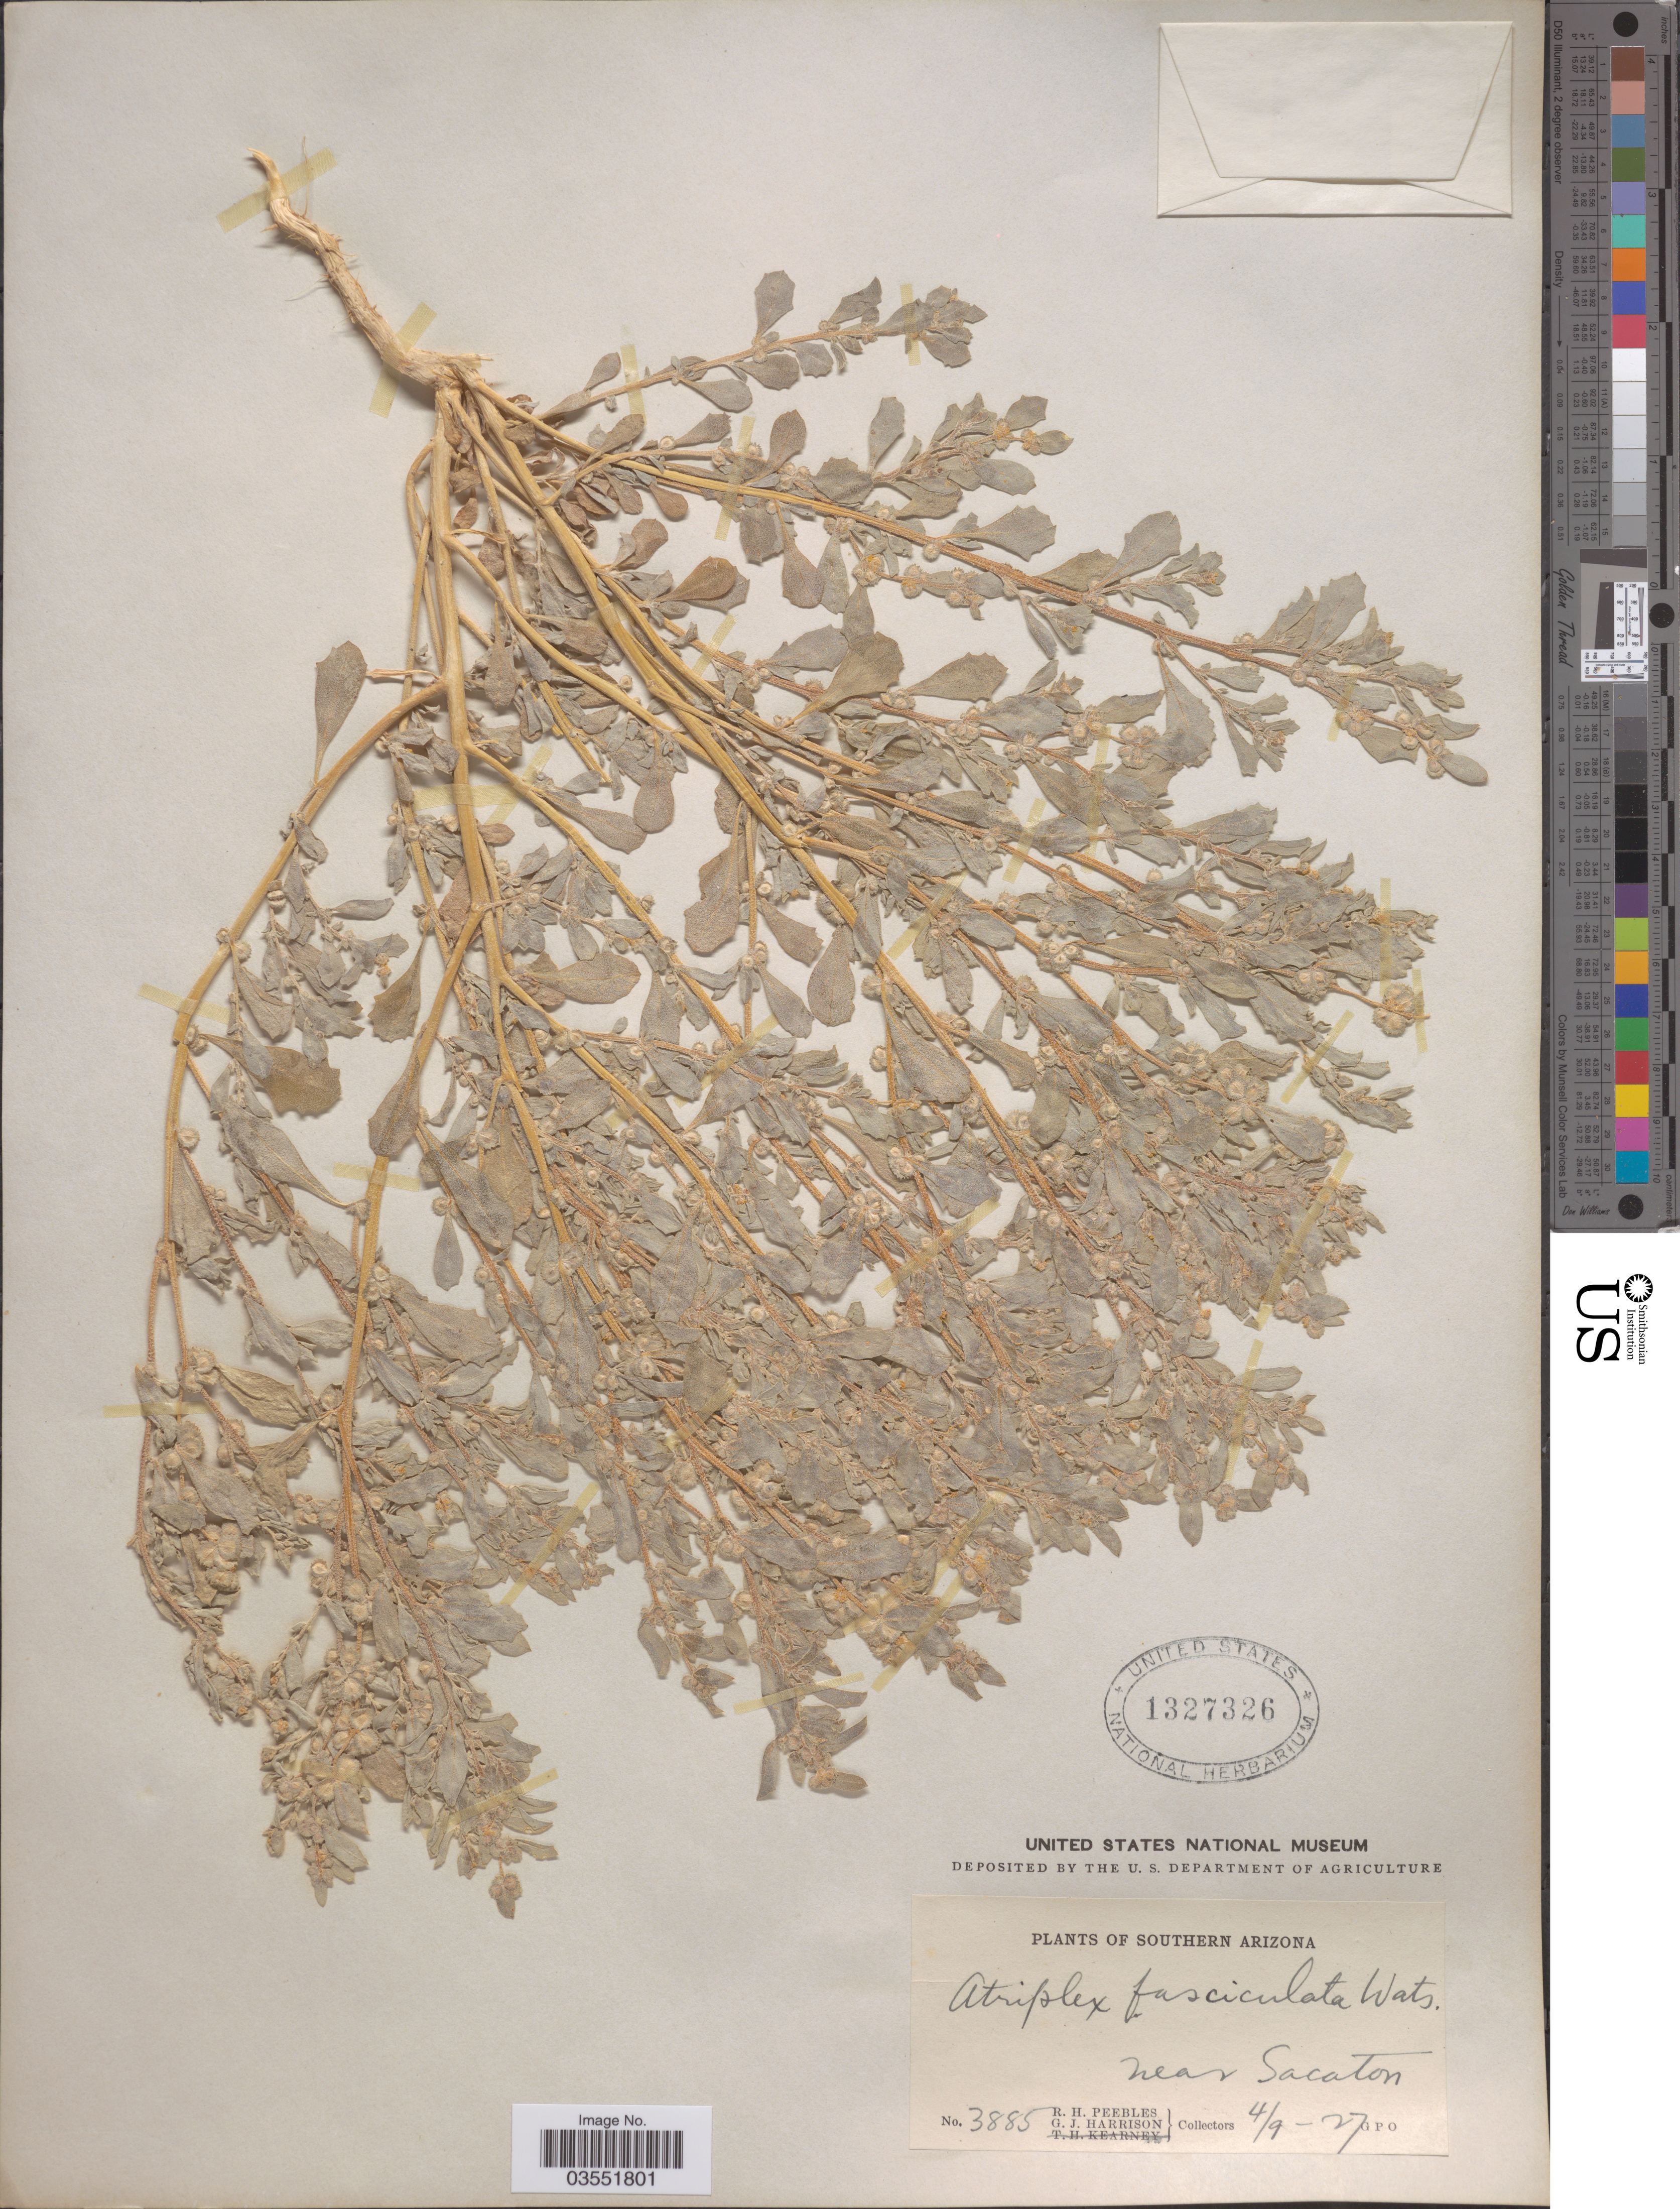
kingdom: Plantae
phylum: Tracheophyta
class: Magnoliopsida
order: Caryophyllales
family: Amaranthaceae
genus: Atriplex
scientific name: Atriplex fasciculata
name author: S. Watson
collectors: R. H. Peebles & G. J. Harrison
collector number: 3885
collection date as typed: Transcribed d/m/y: 9/4/27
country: United States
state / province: Arizona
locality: Southern Arizona. Near Sacaton.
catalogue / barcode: US 1327326